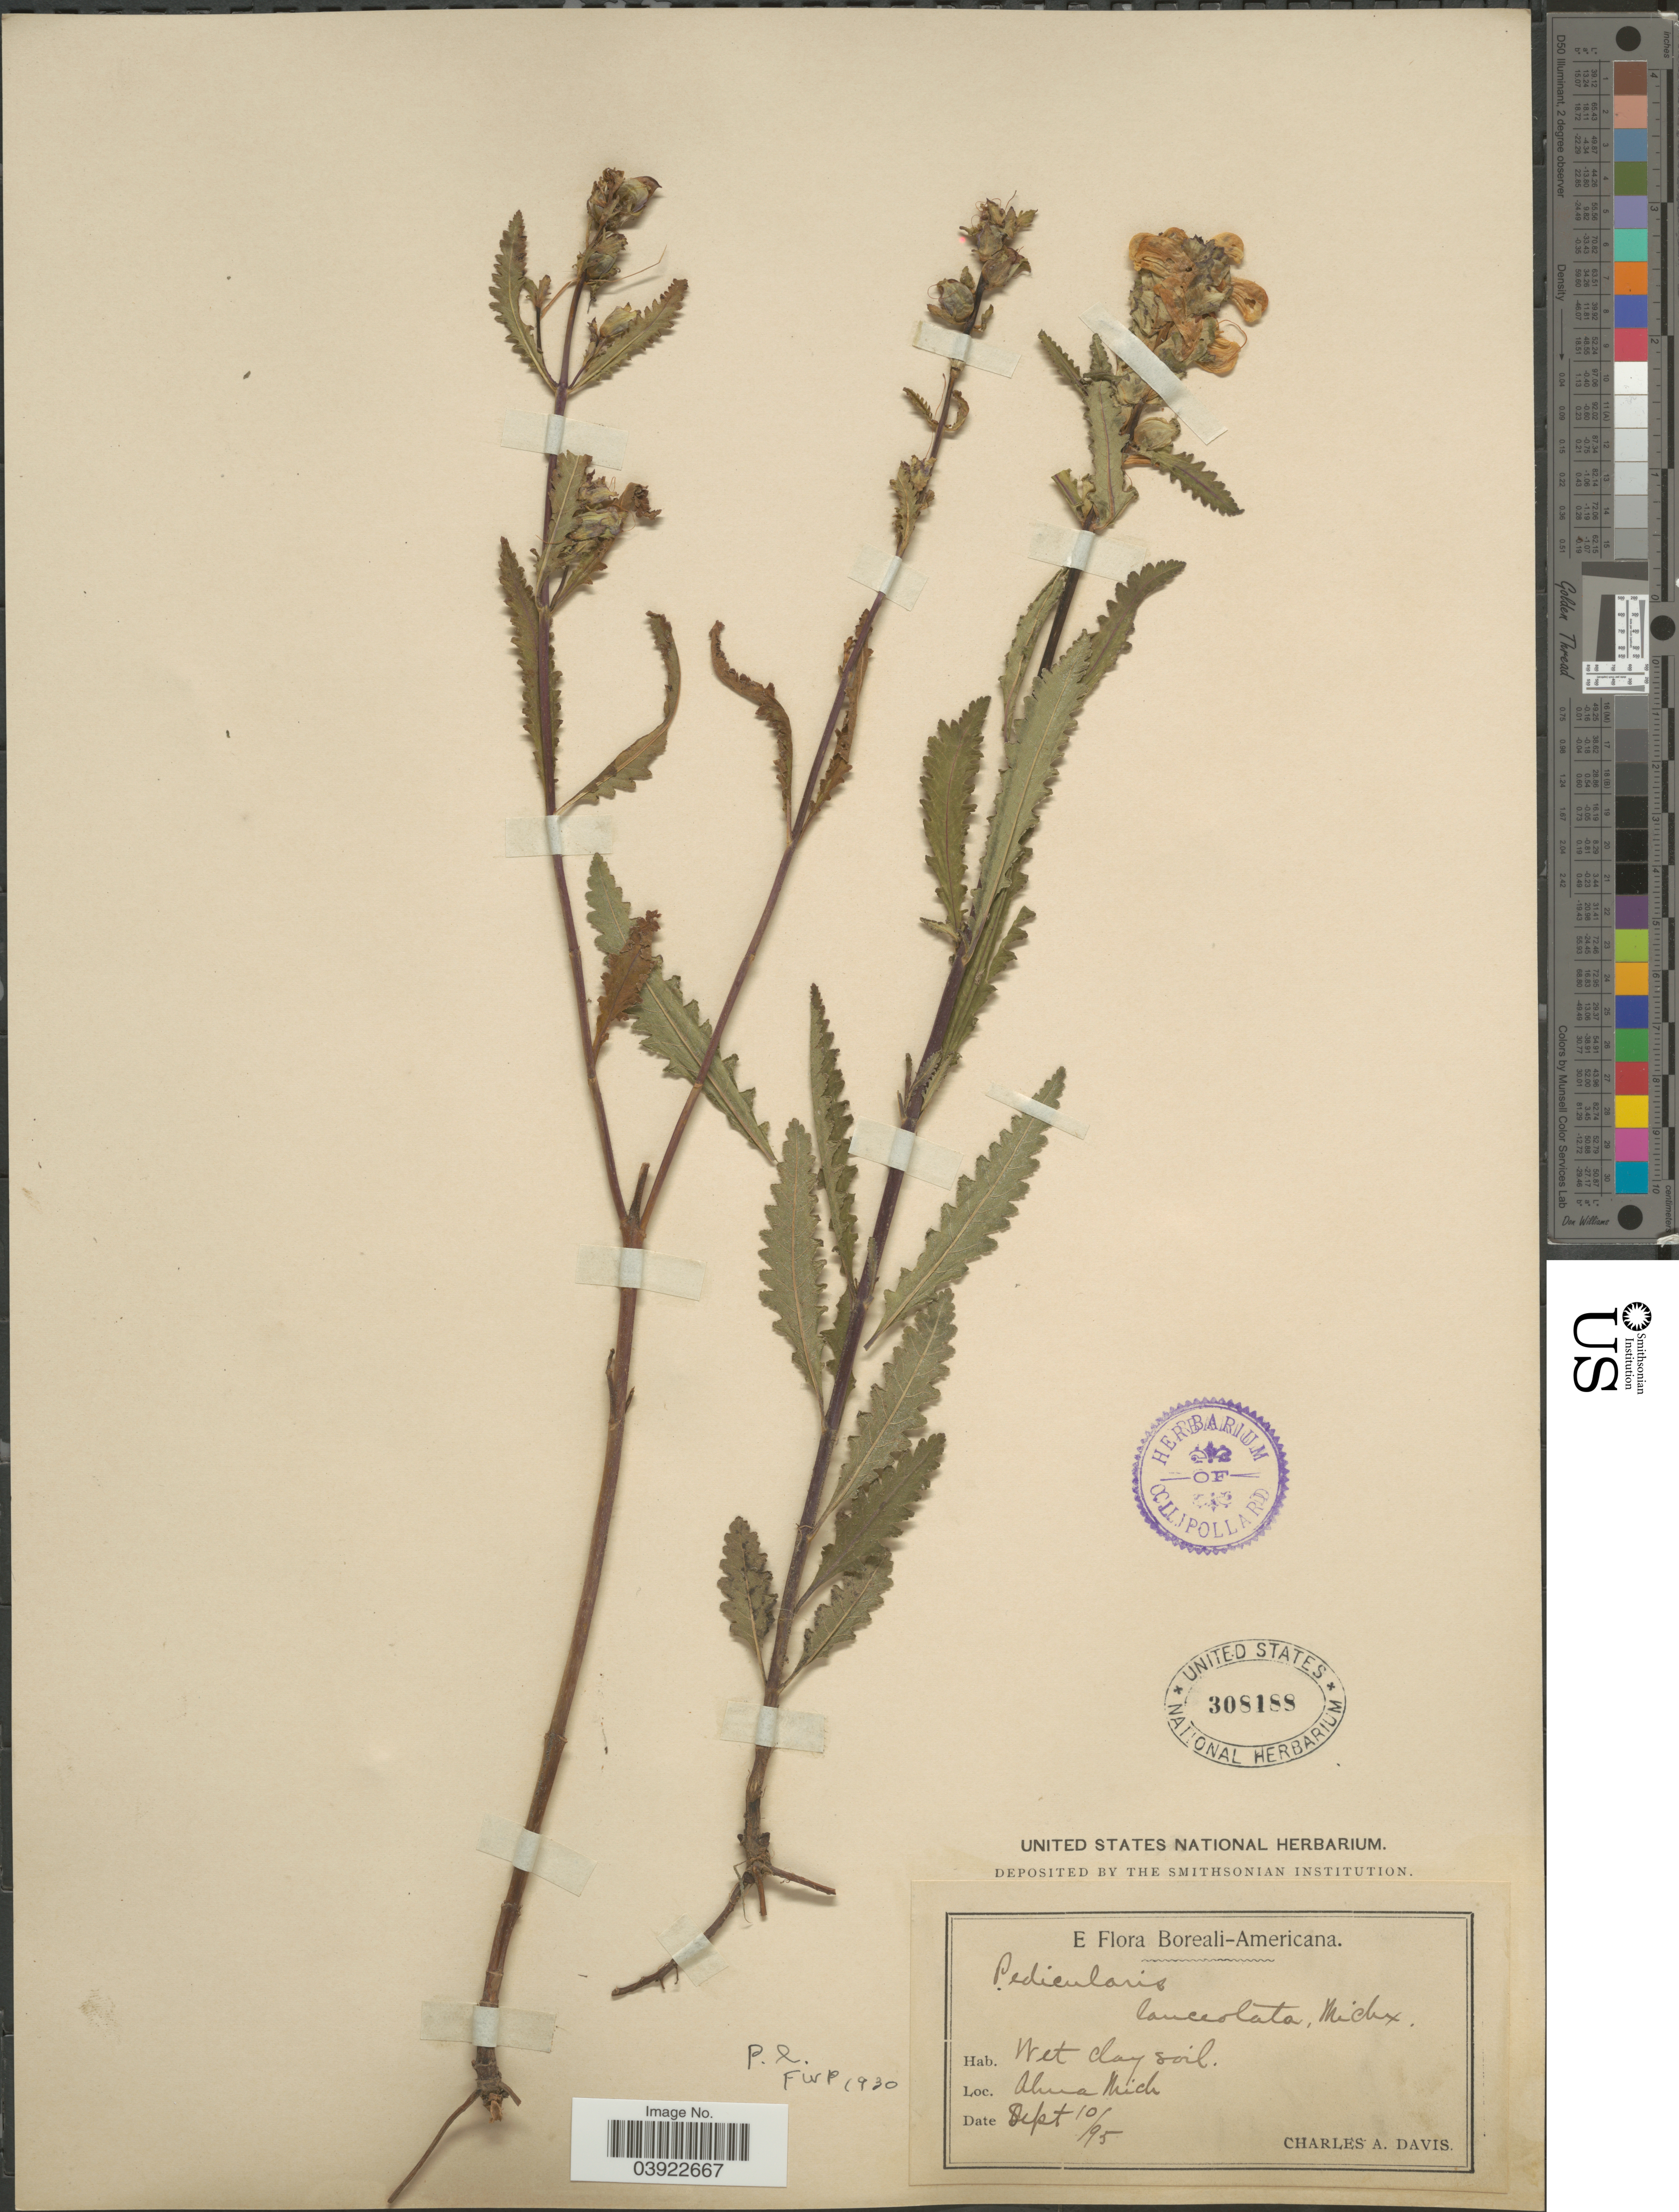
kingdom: Plantae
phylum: Tracheophyta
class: Magnoliopsida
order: Lamiales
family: Orobanchaceae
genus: Pedicularis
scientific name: Pedicularis lanceolata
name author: Michx.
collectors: C. Davis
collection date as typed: Transcribed d/m/y: 10/9/95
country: United States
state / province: Michigan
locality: Alma.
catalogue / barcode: US 308188